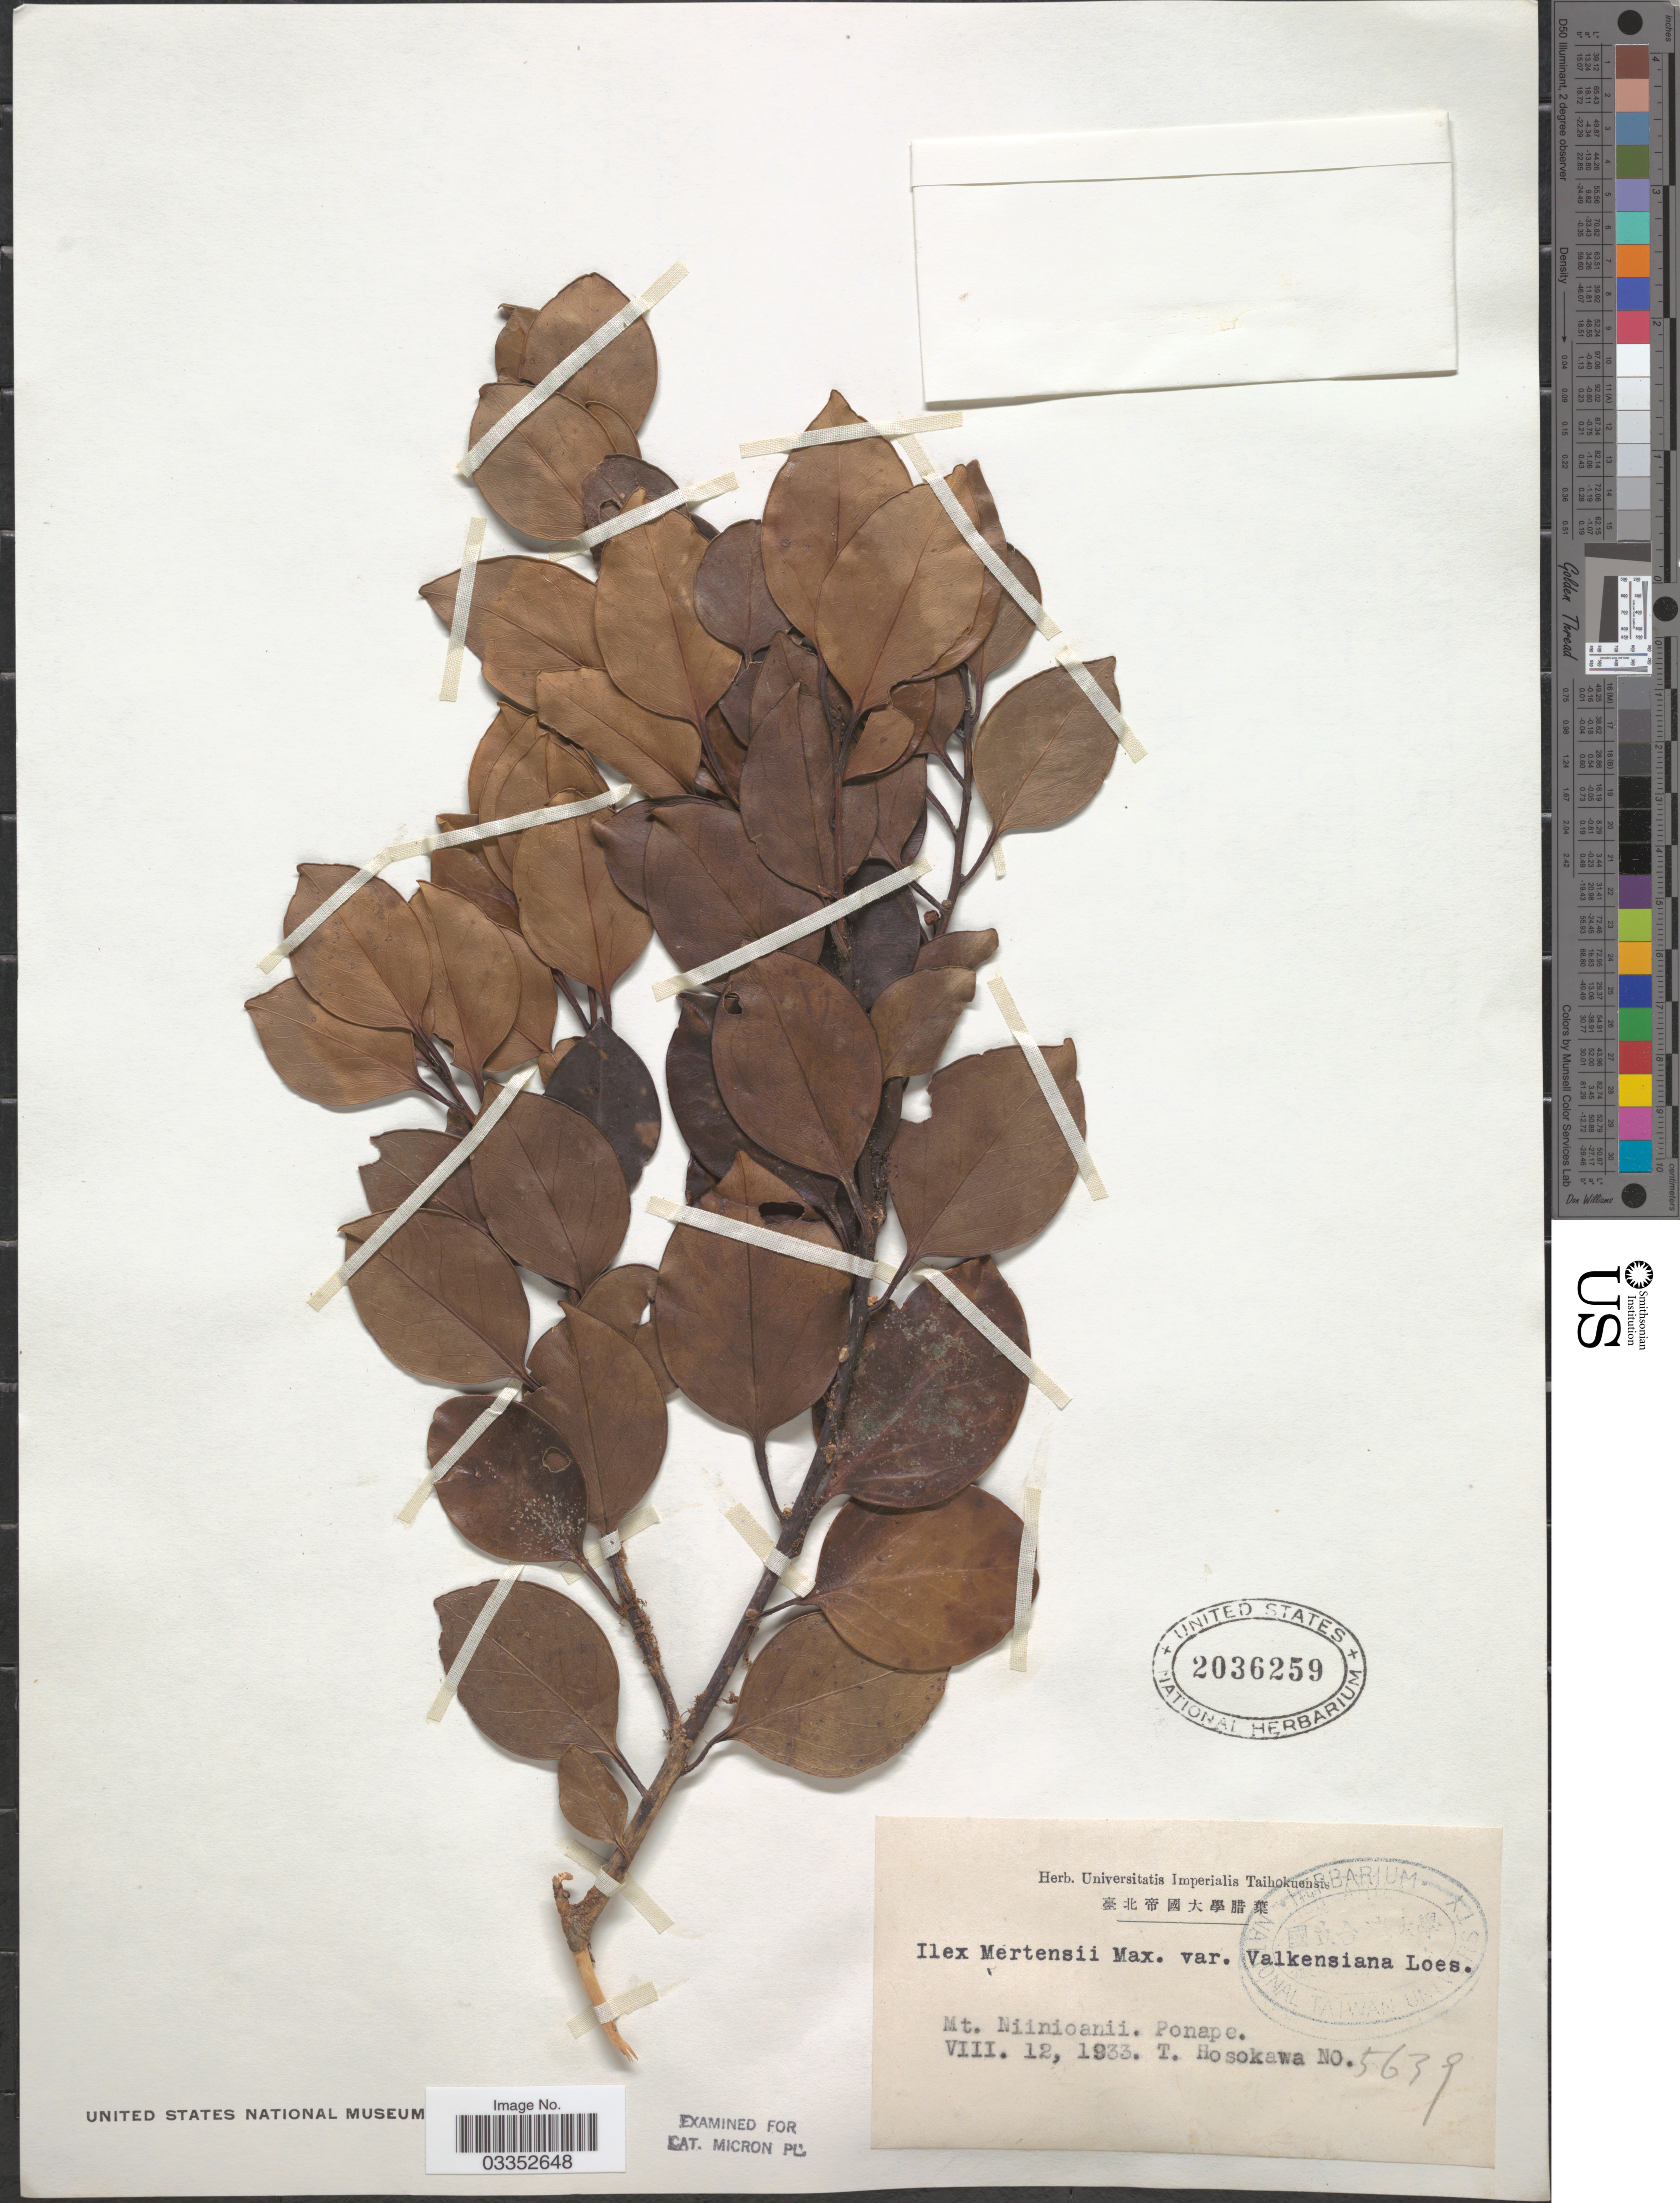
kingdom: Plantae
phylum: Tracheophyta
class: Magnoliopsida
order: Aquifoliales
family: Aquifoliaceae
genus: Ilex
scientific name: Ilex mertensii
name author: Maxim.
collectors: T. Hosokawa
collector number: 5639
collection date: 1933-08-12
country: Micronesia, Federated States of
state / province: Pohnpei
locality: Mt. Niinioanii. Ponape.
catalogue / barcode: US 2036259